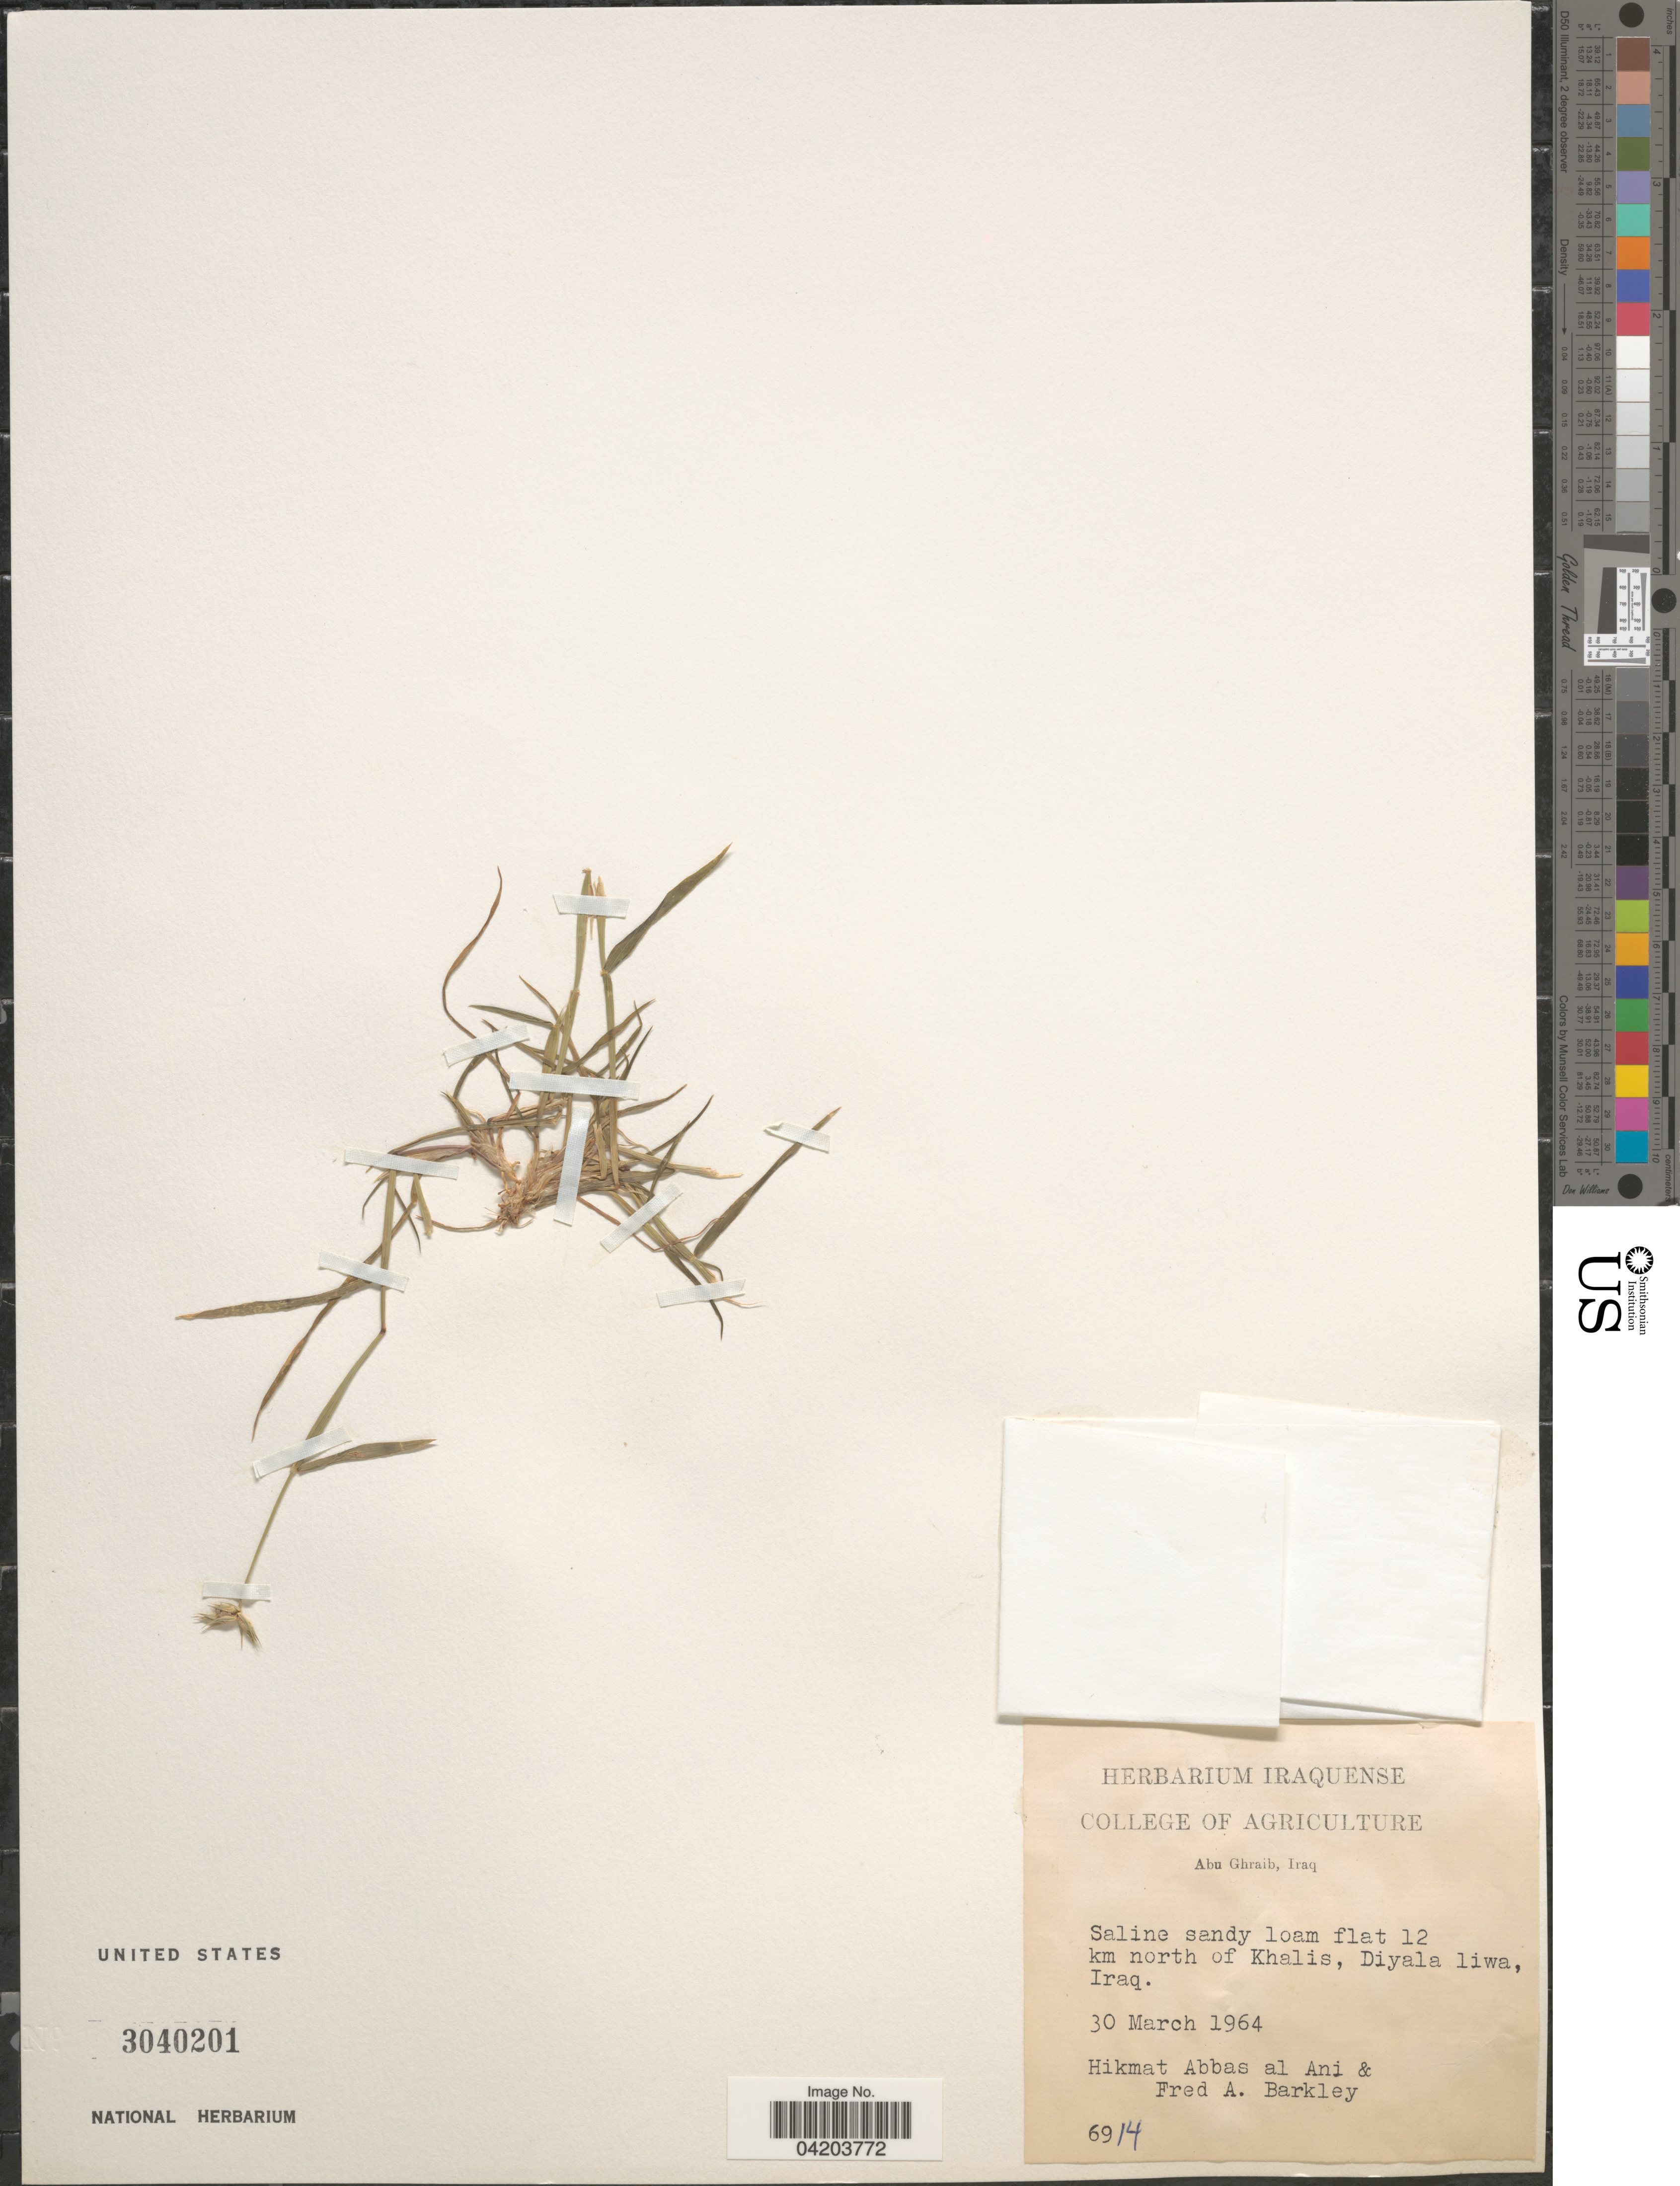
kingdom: Plantae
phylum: Tracheophyta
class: Liliopsida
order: Poales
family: Poaceae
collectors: H. Abbas al Ani & F. A. Barkley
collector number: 6914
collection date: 1964-03-30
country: Iraq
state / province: Diyala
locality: Abu Ghraib. Saline sandy loam flat 12 km north of Khalis, Diyala liwa.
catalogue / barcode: US 3040201